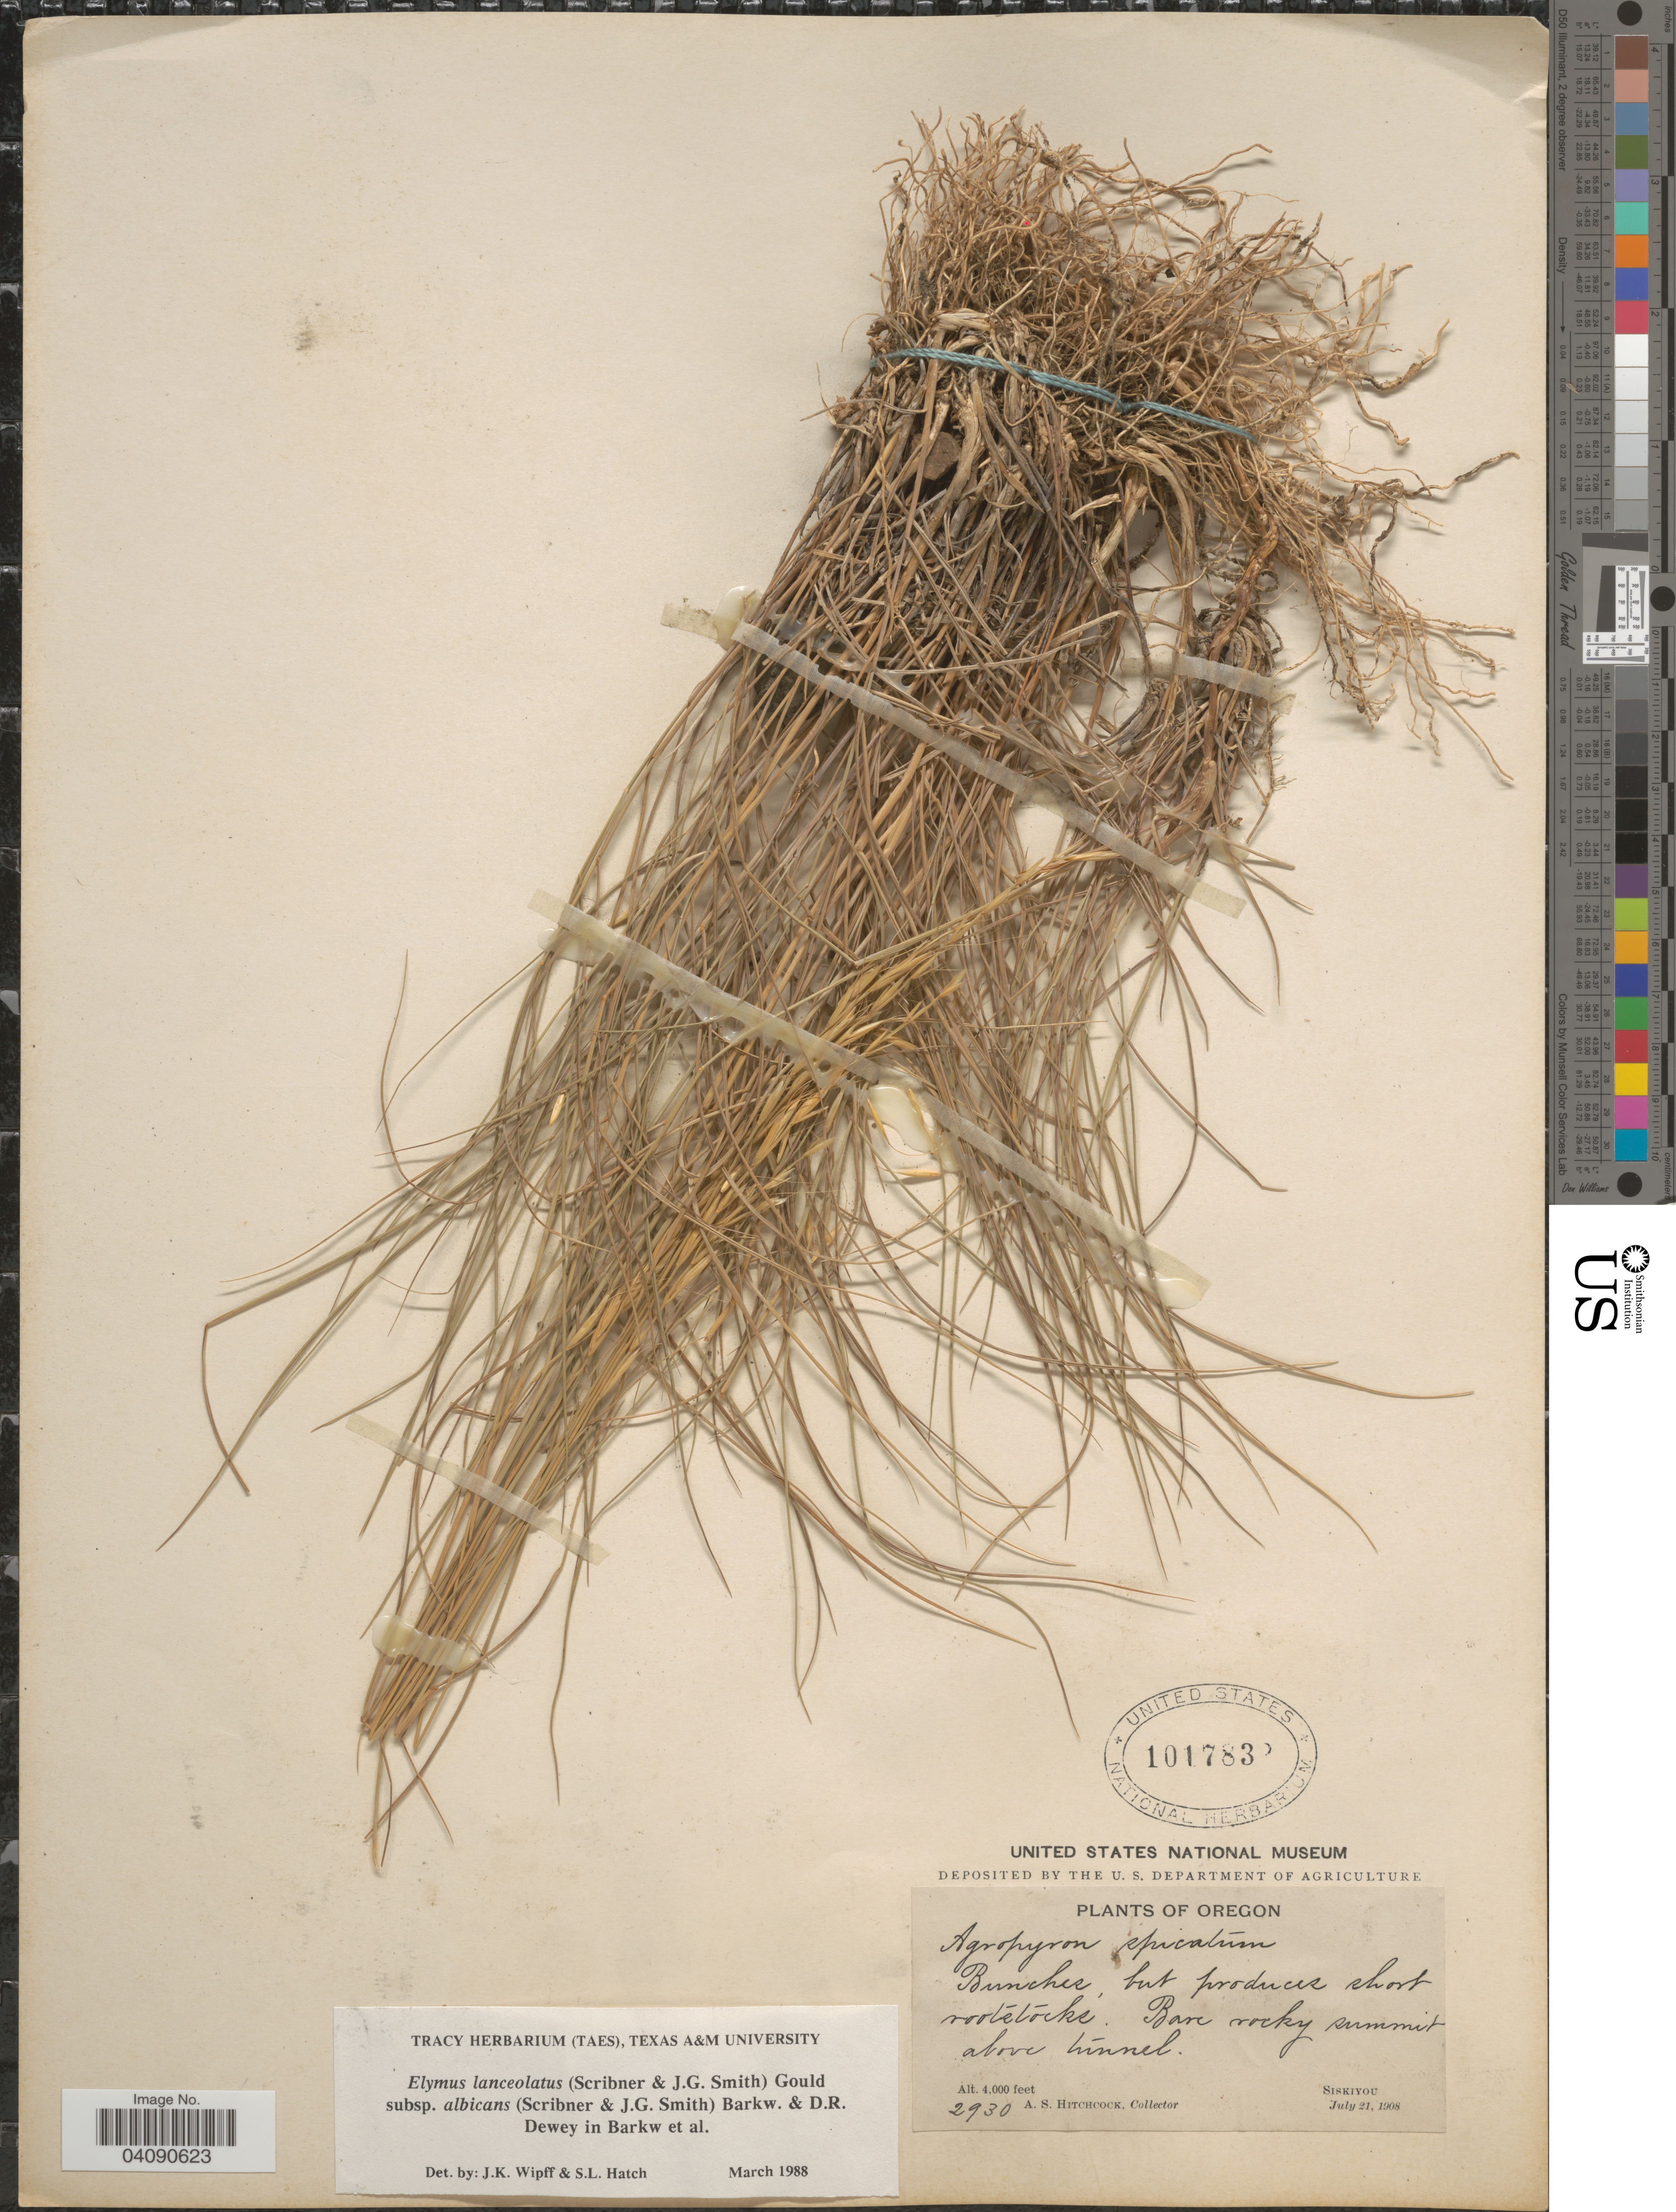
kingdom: Plantae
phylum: Tracheophyta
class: Liliopsida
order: Poales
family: Poaceae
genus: Elymus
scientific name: Elymus albicans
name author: (Scribn. & J.G. Sm.) Á. Löve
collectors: A. S. Hitchcock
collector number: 2930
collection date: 1908-07-21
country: United States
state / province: Oregon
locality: Bare rocky summit above tunnel. Siskiyou.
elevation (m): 1219